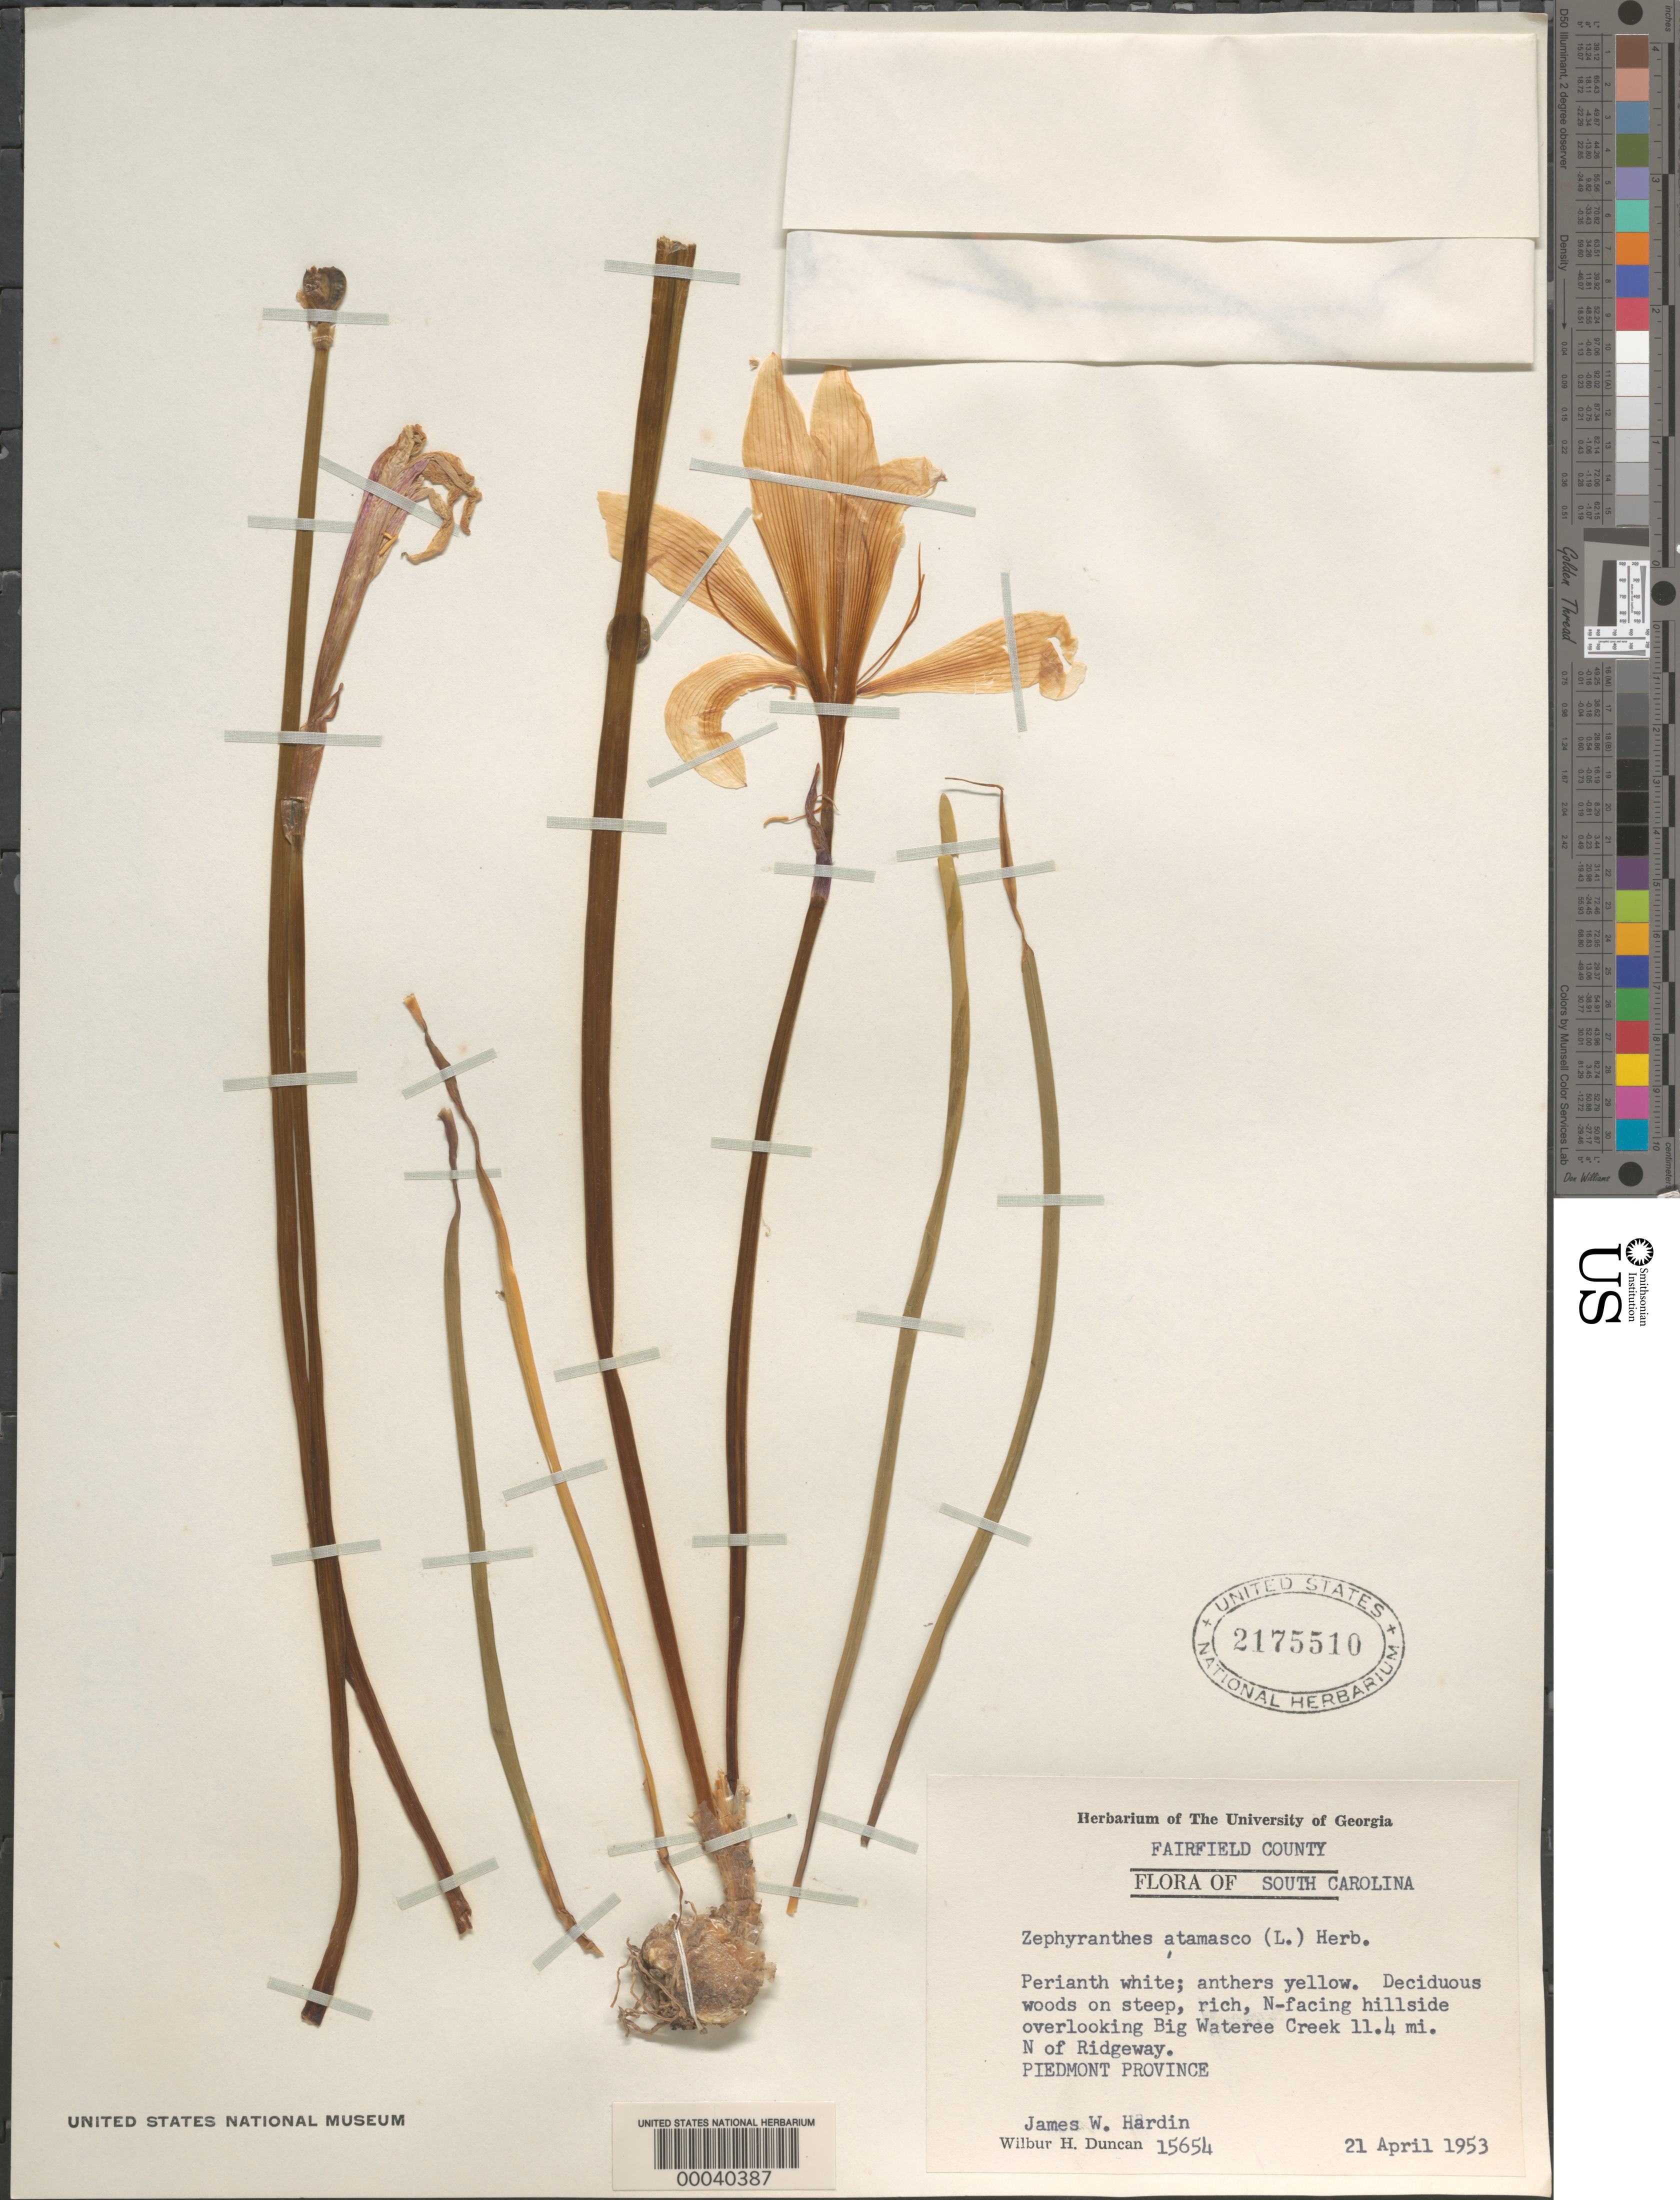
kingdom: Plantae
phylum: Tracheophyta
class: Liliopsida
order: Asparagales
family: Amaryllidaceae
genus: Zephyranthes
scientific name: Zephyranthes atamasco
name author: (L.) Herb.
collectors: J. Hardin & W. H. Duncan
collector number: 15654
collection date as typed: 21 Apr 1953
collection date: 1953-04-21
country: United States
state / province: South Carolina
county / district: Fairfield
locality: Overlooking big wateree creek, 11.4 mi. n of ridgeway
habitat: Deciduous woods on steep, rich n facing hillside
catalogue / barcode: US 2175510